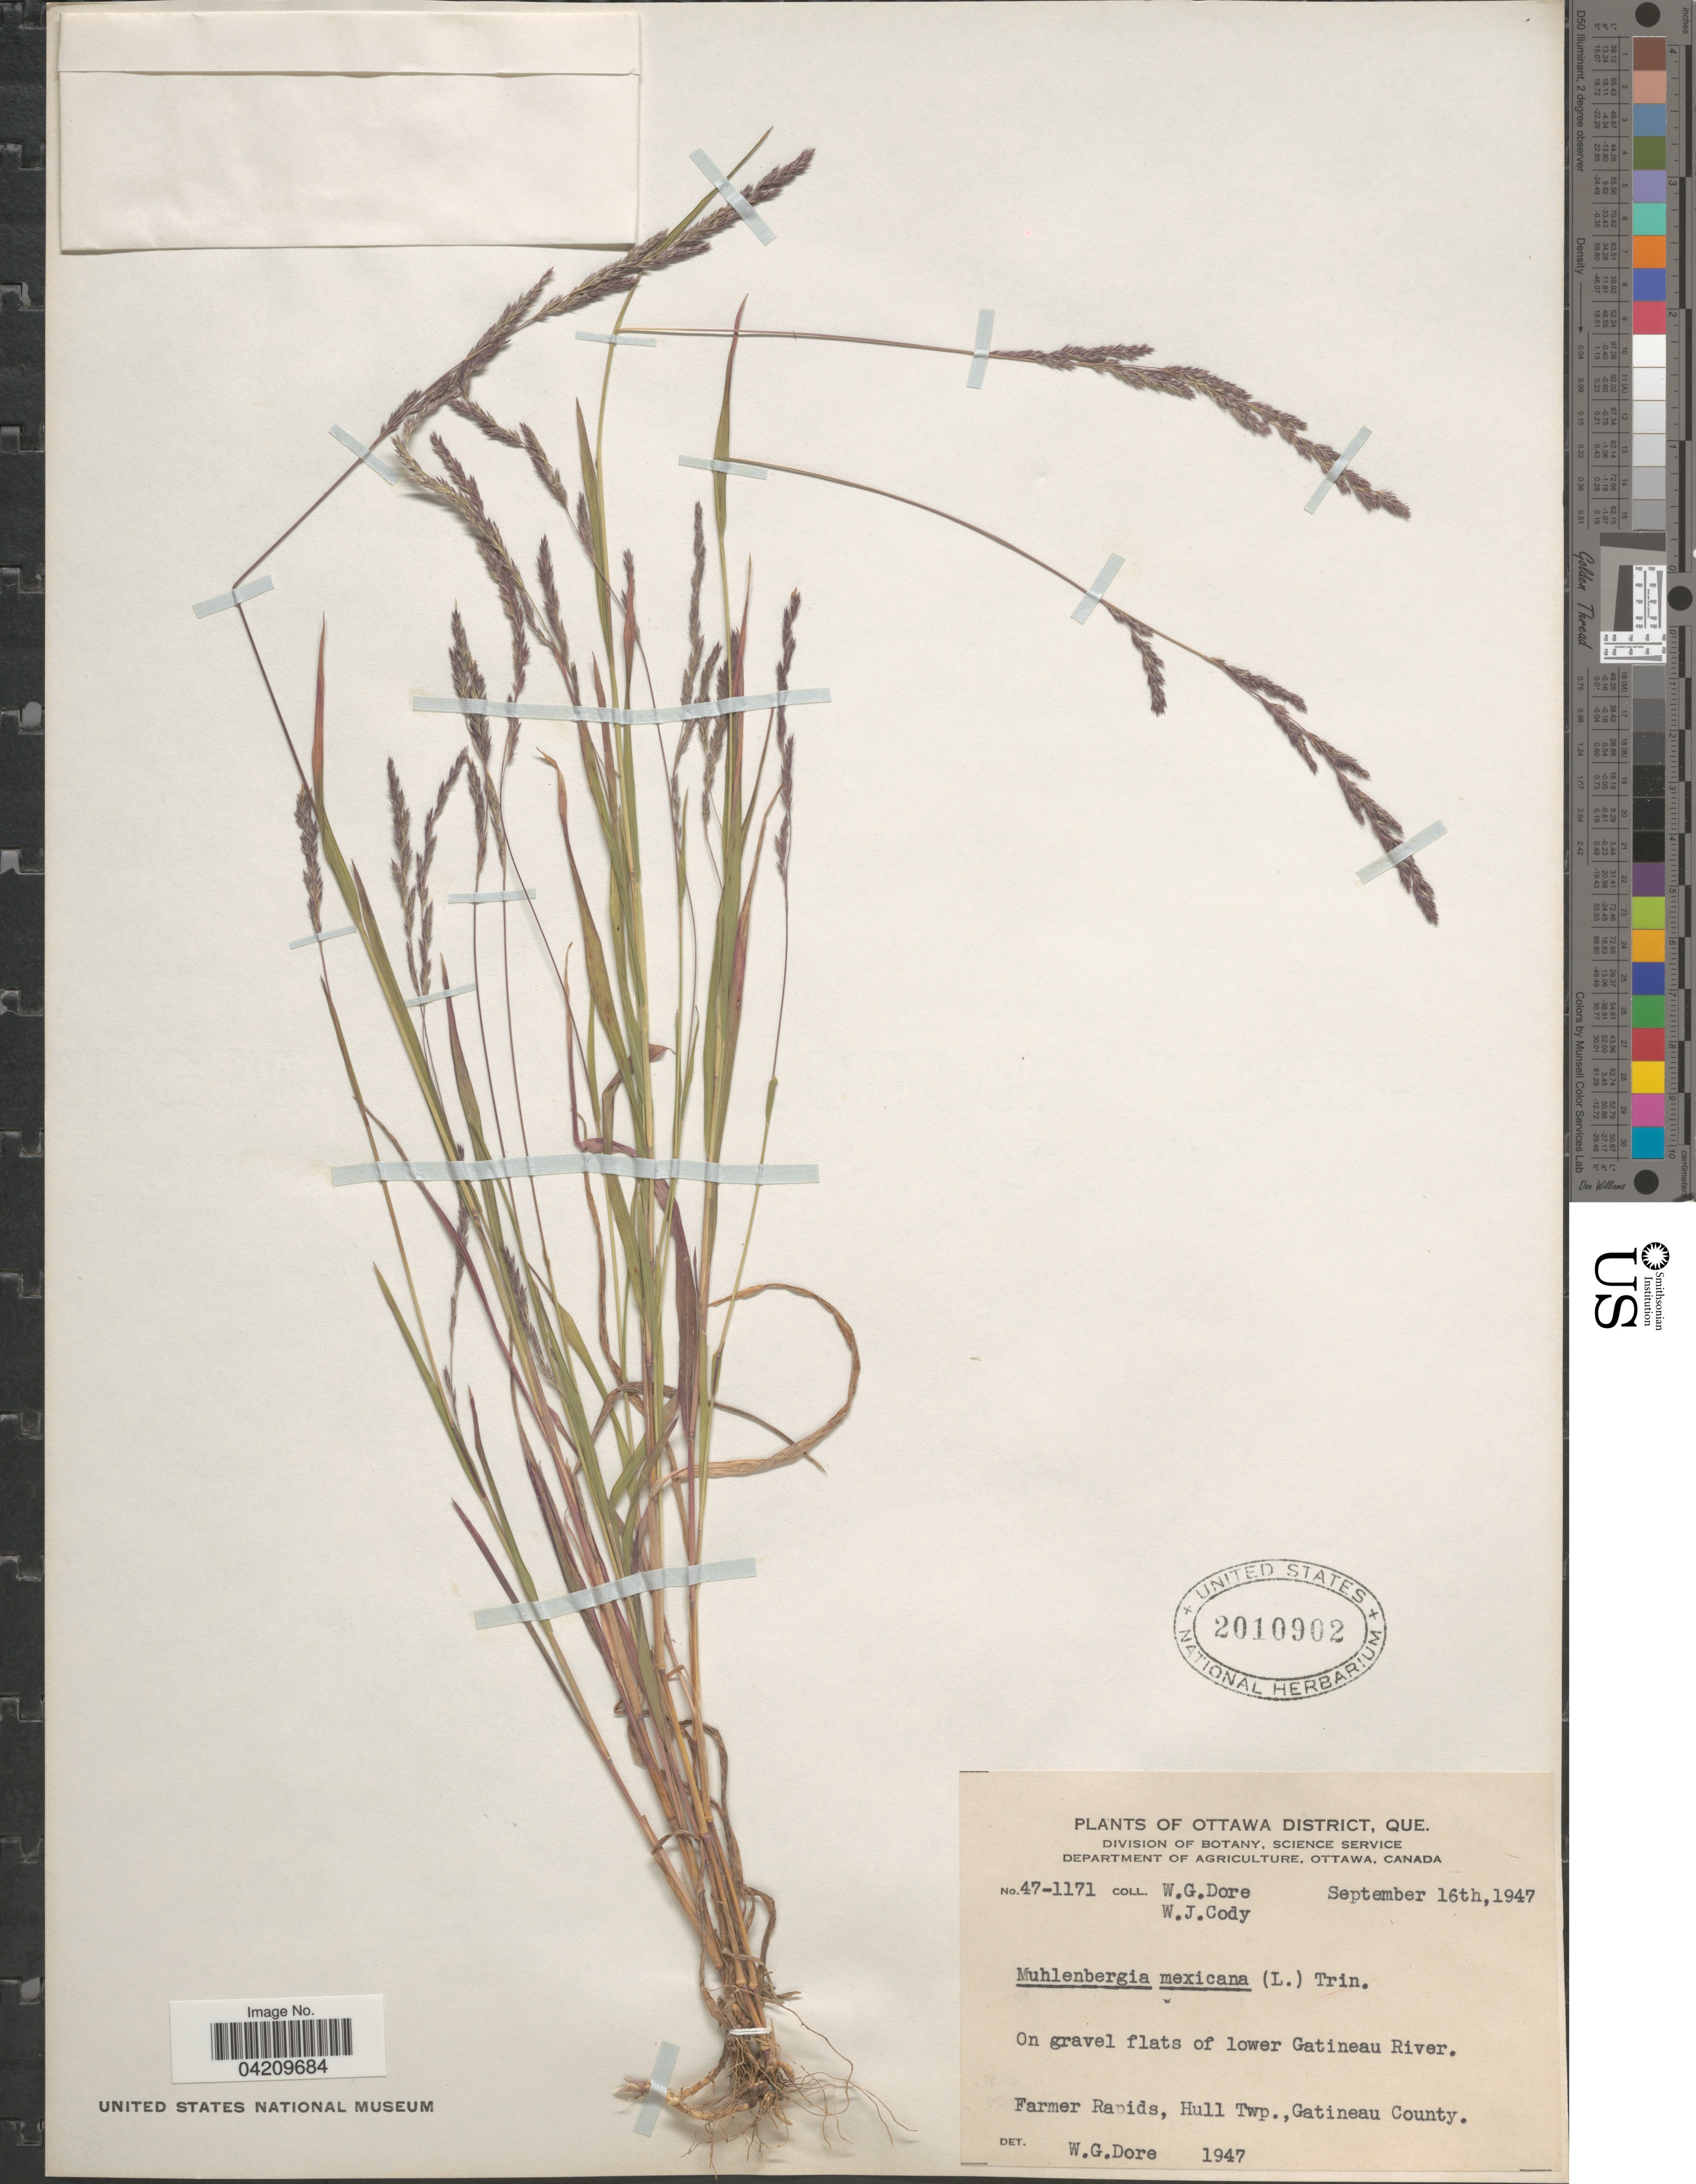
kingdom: Plantae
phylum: Tracheophyta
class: Liliopsida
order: Poales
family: Poaceae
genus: Muhlenbergia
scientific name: Muhlenbergia mexicana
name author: (L.) Trin.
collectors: W. Dore & W. Cody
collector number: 47-1171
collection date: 1947-09-16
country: Canada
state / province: Quebec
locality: Ottawa District. On gravel flats of lower Gatineau River. Farmer Rapids, Hull Twp., Gatineau County.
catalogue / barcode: US 2010902